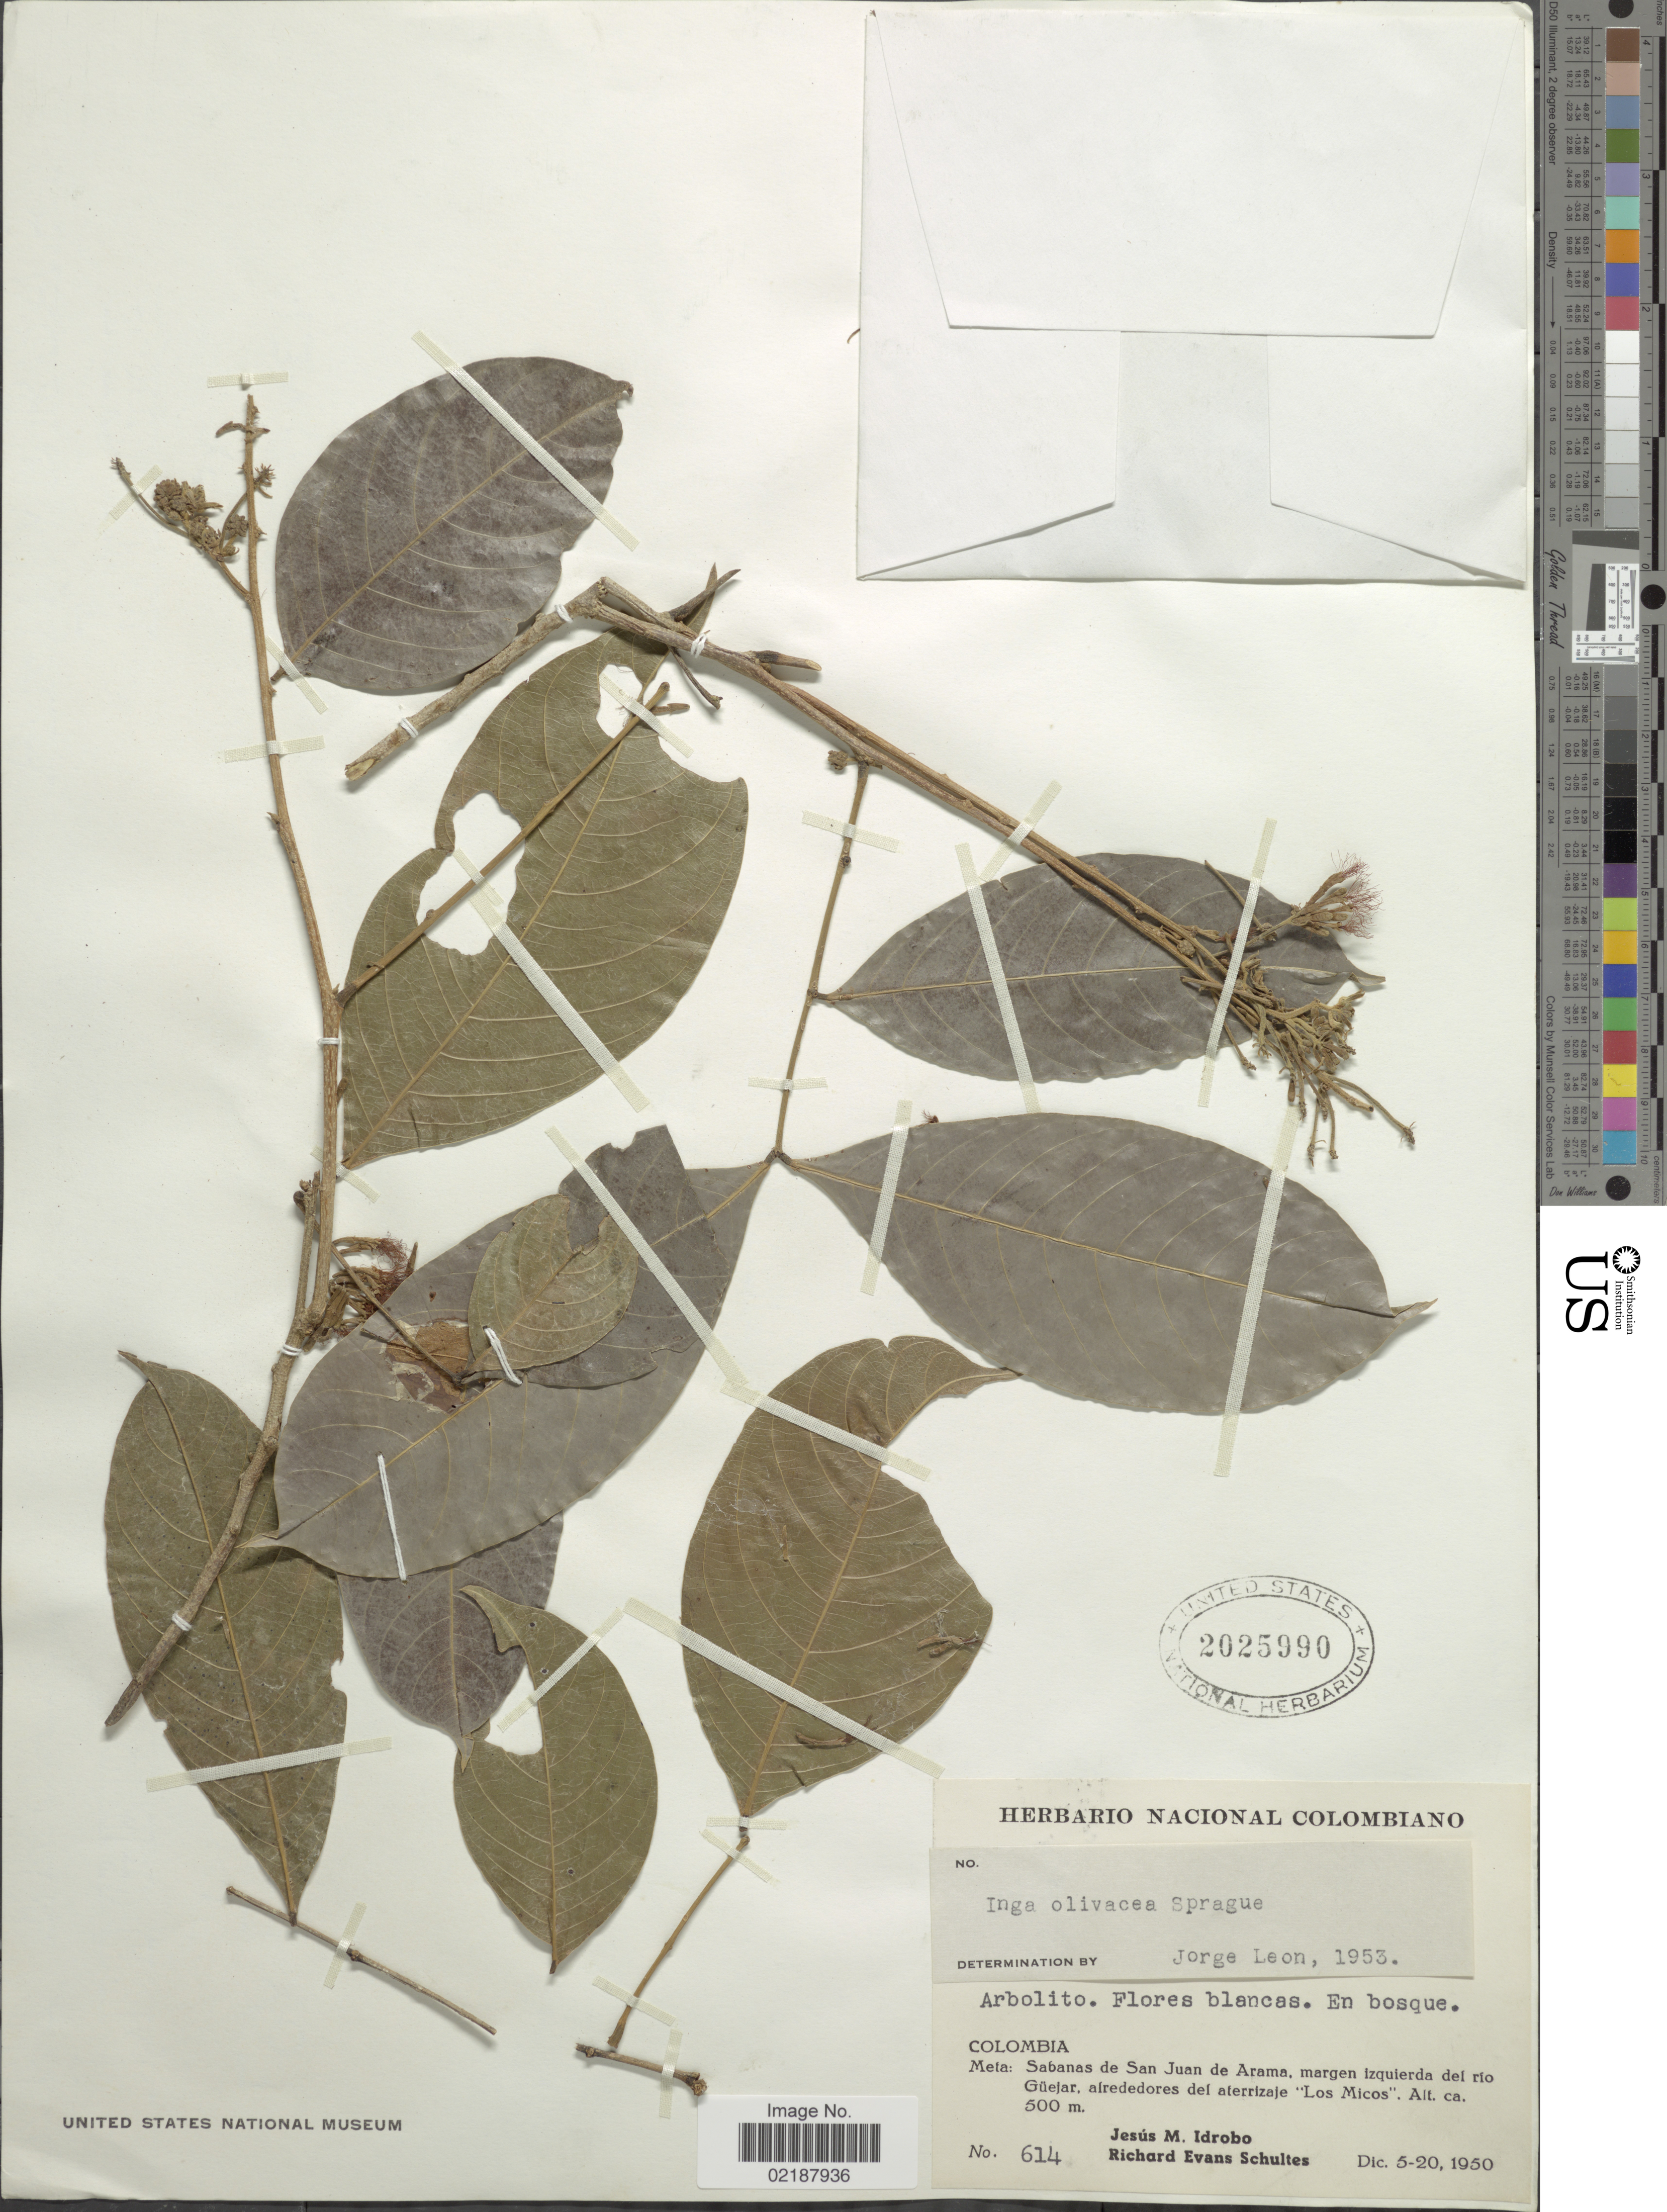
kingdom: Plantae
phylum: Tracheophyta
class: Magnoliopsida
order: Fabales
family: Fabaceae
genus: Inga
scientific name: Inga gracilior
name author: Sprague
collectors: J. M. Idrobo & R. E. Schultes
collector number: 614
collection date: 1950-12-05/1950-12-20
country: Colombia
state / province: Meta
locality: Sabanas de San Juan de Arama, margen izquierda del rio Guejar, alrededores del alerrizaje "Los Micos"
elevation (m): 500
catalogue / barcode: US 2025990